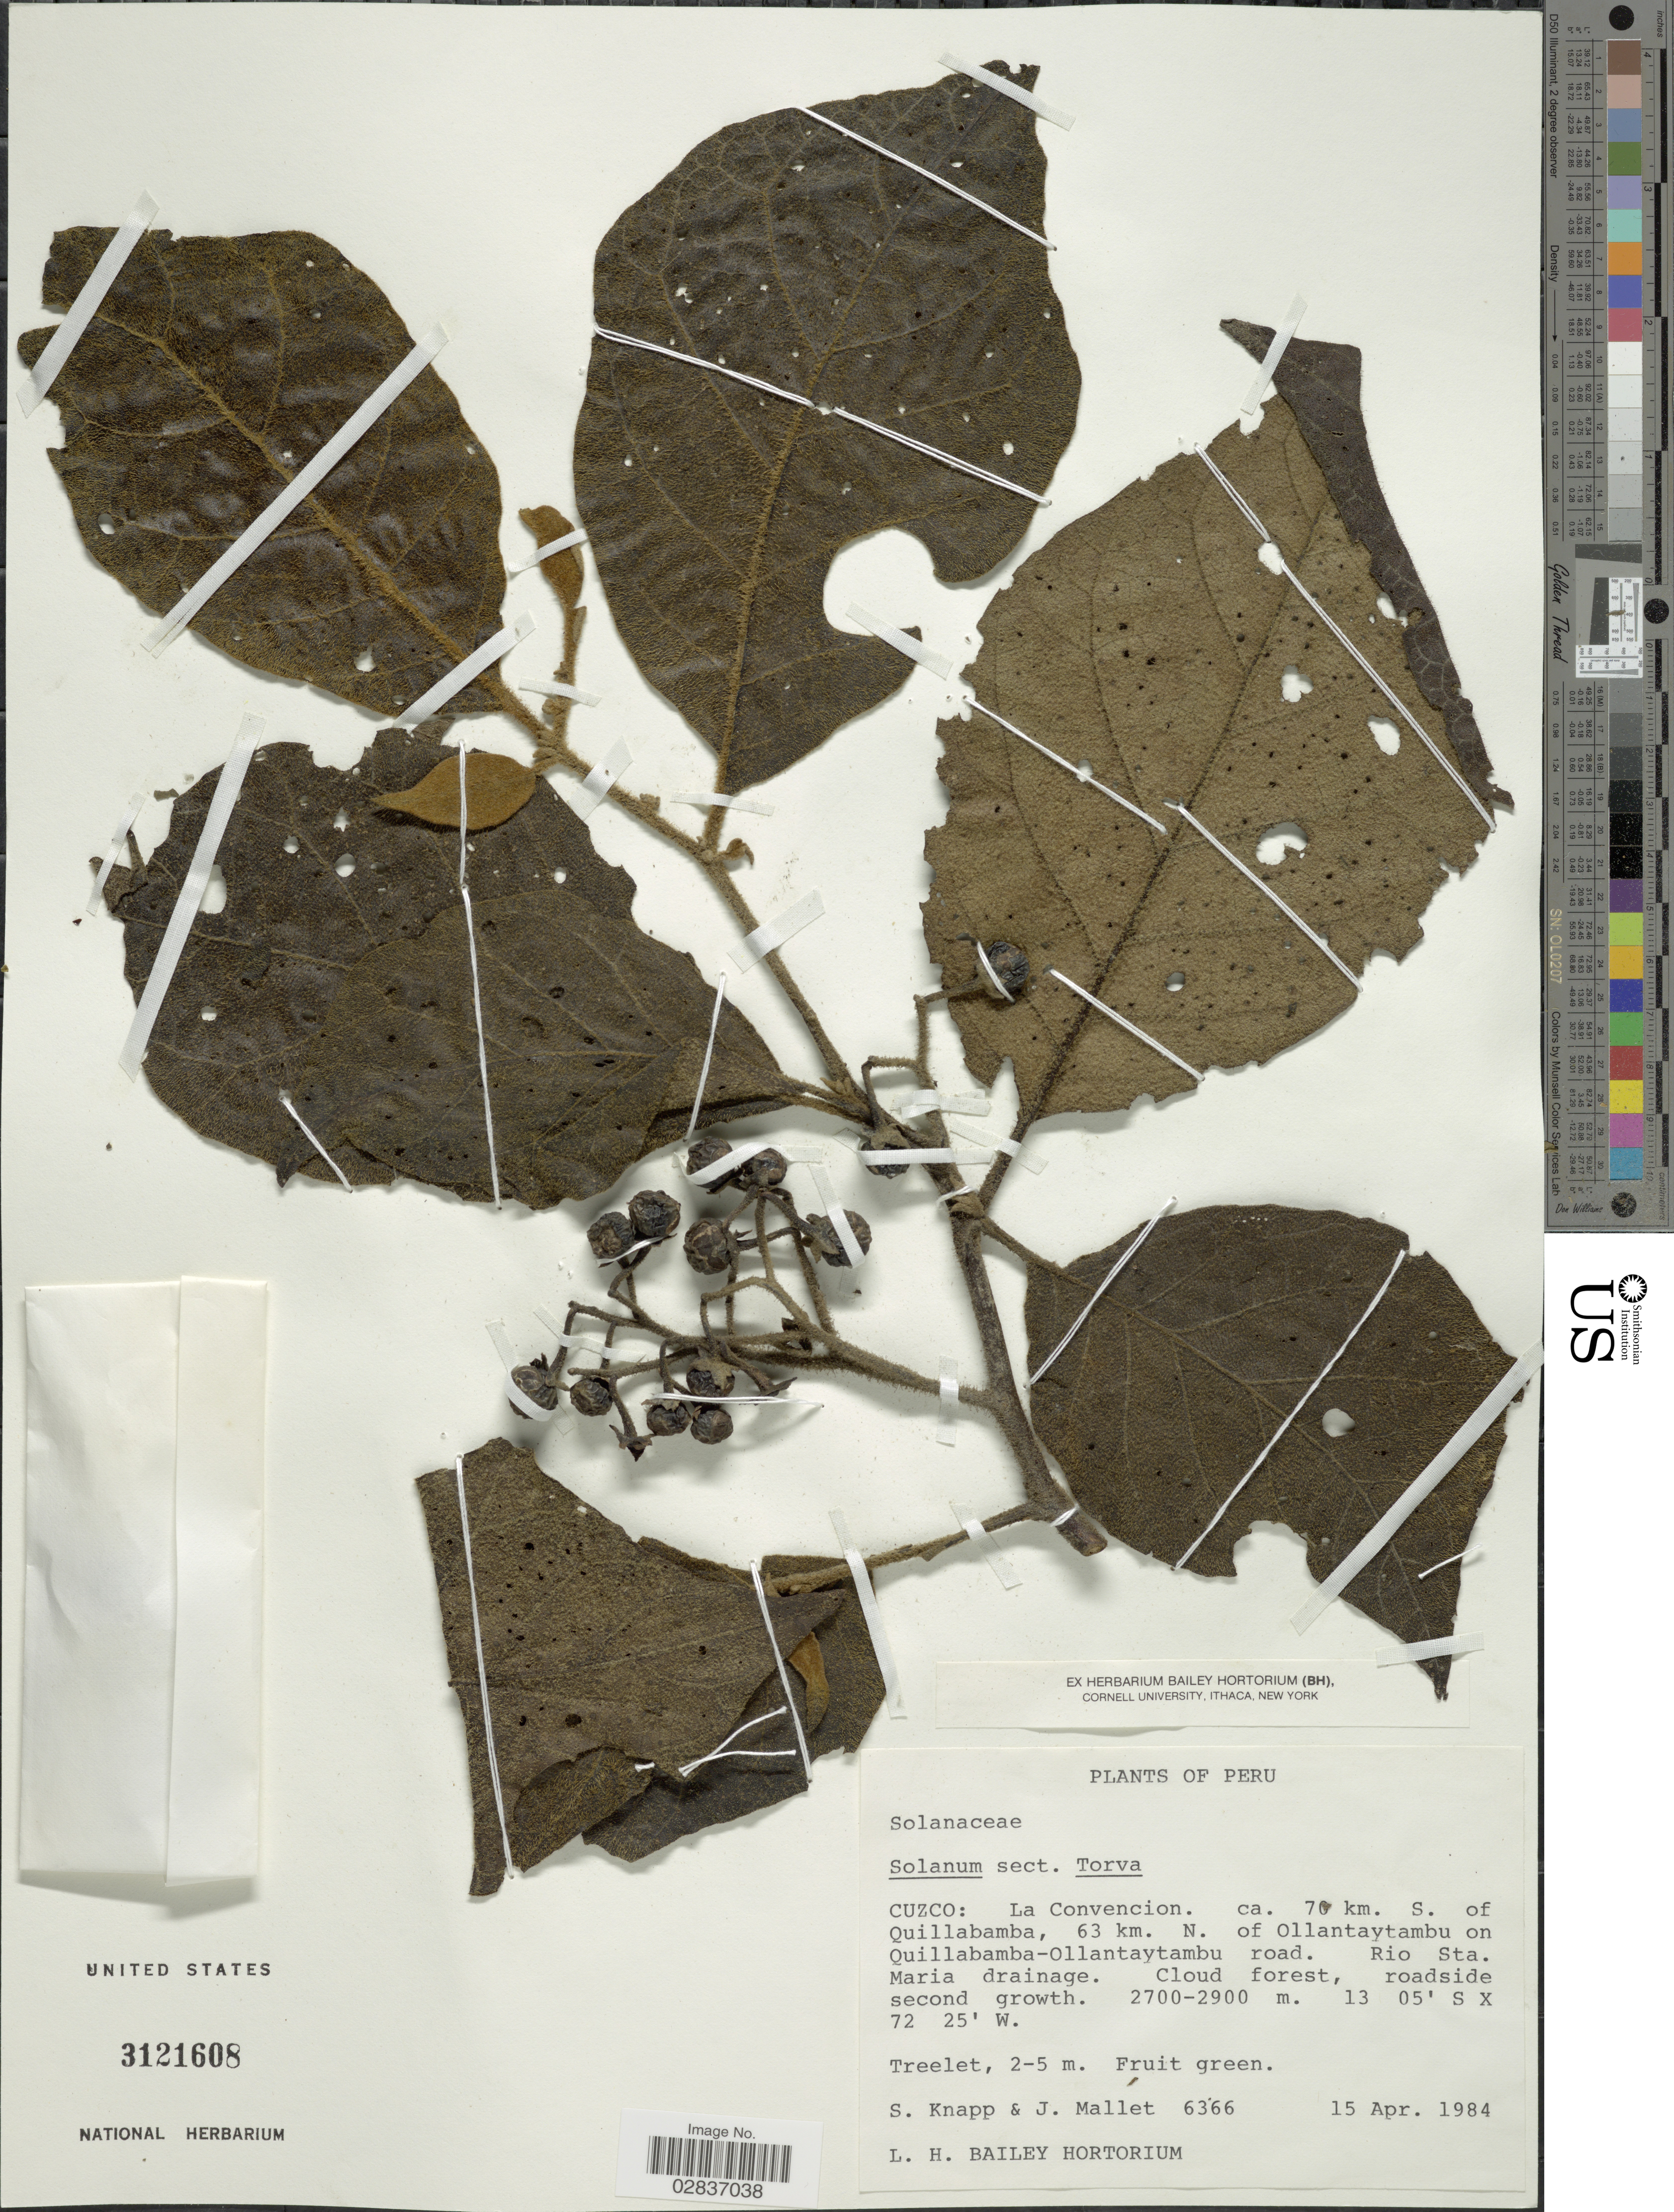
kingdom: Plantae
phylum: Tracheophyta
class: Magnoliopsida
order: Solanales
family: Solanaceae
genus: Solanum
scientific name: Solanum asperolanatum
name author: Ruiz & Pav.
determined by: Knapp, S. D.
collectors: S. Knapp & J. Mallett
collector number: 6366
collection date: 1984-04-15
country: Peru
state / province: Cusco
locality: Cuzco: La Convencion. ca. 70 km. S. of Quillabamba, 63 km. N of Ollantaytambu on Quillabamba-Ollantaytambu road. Rio Sta. Maria drainage.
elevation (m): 2700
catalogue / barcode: US 3121608